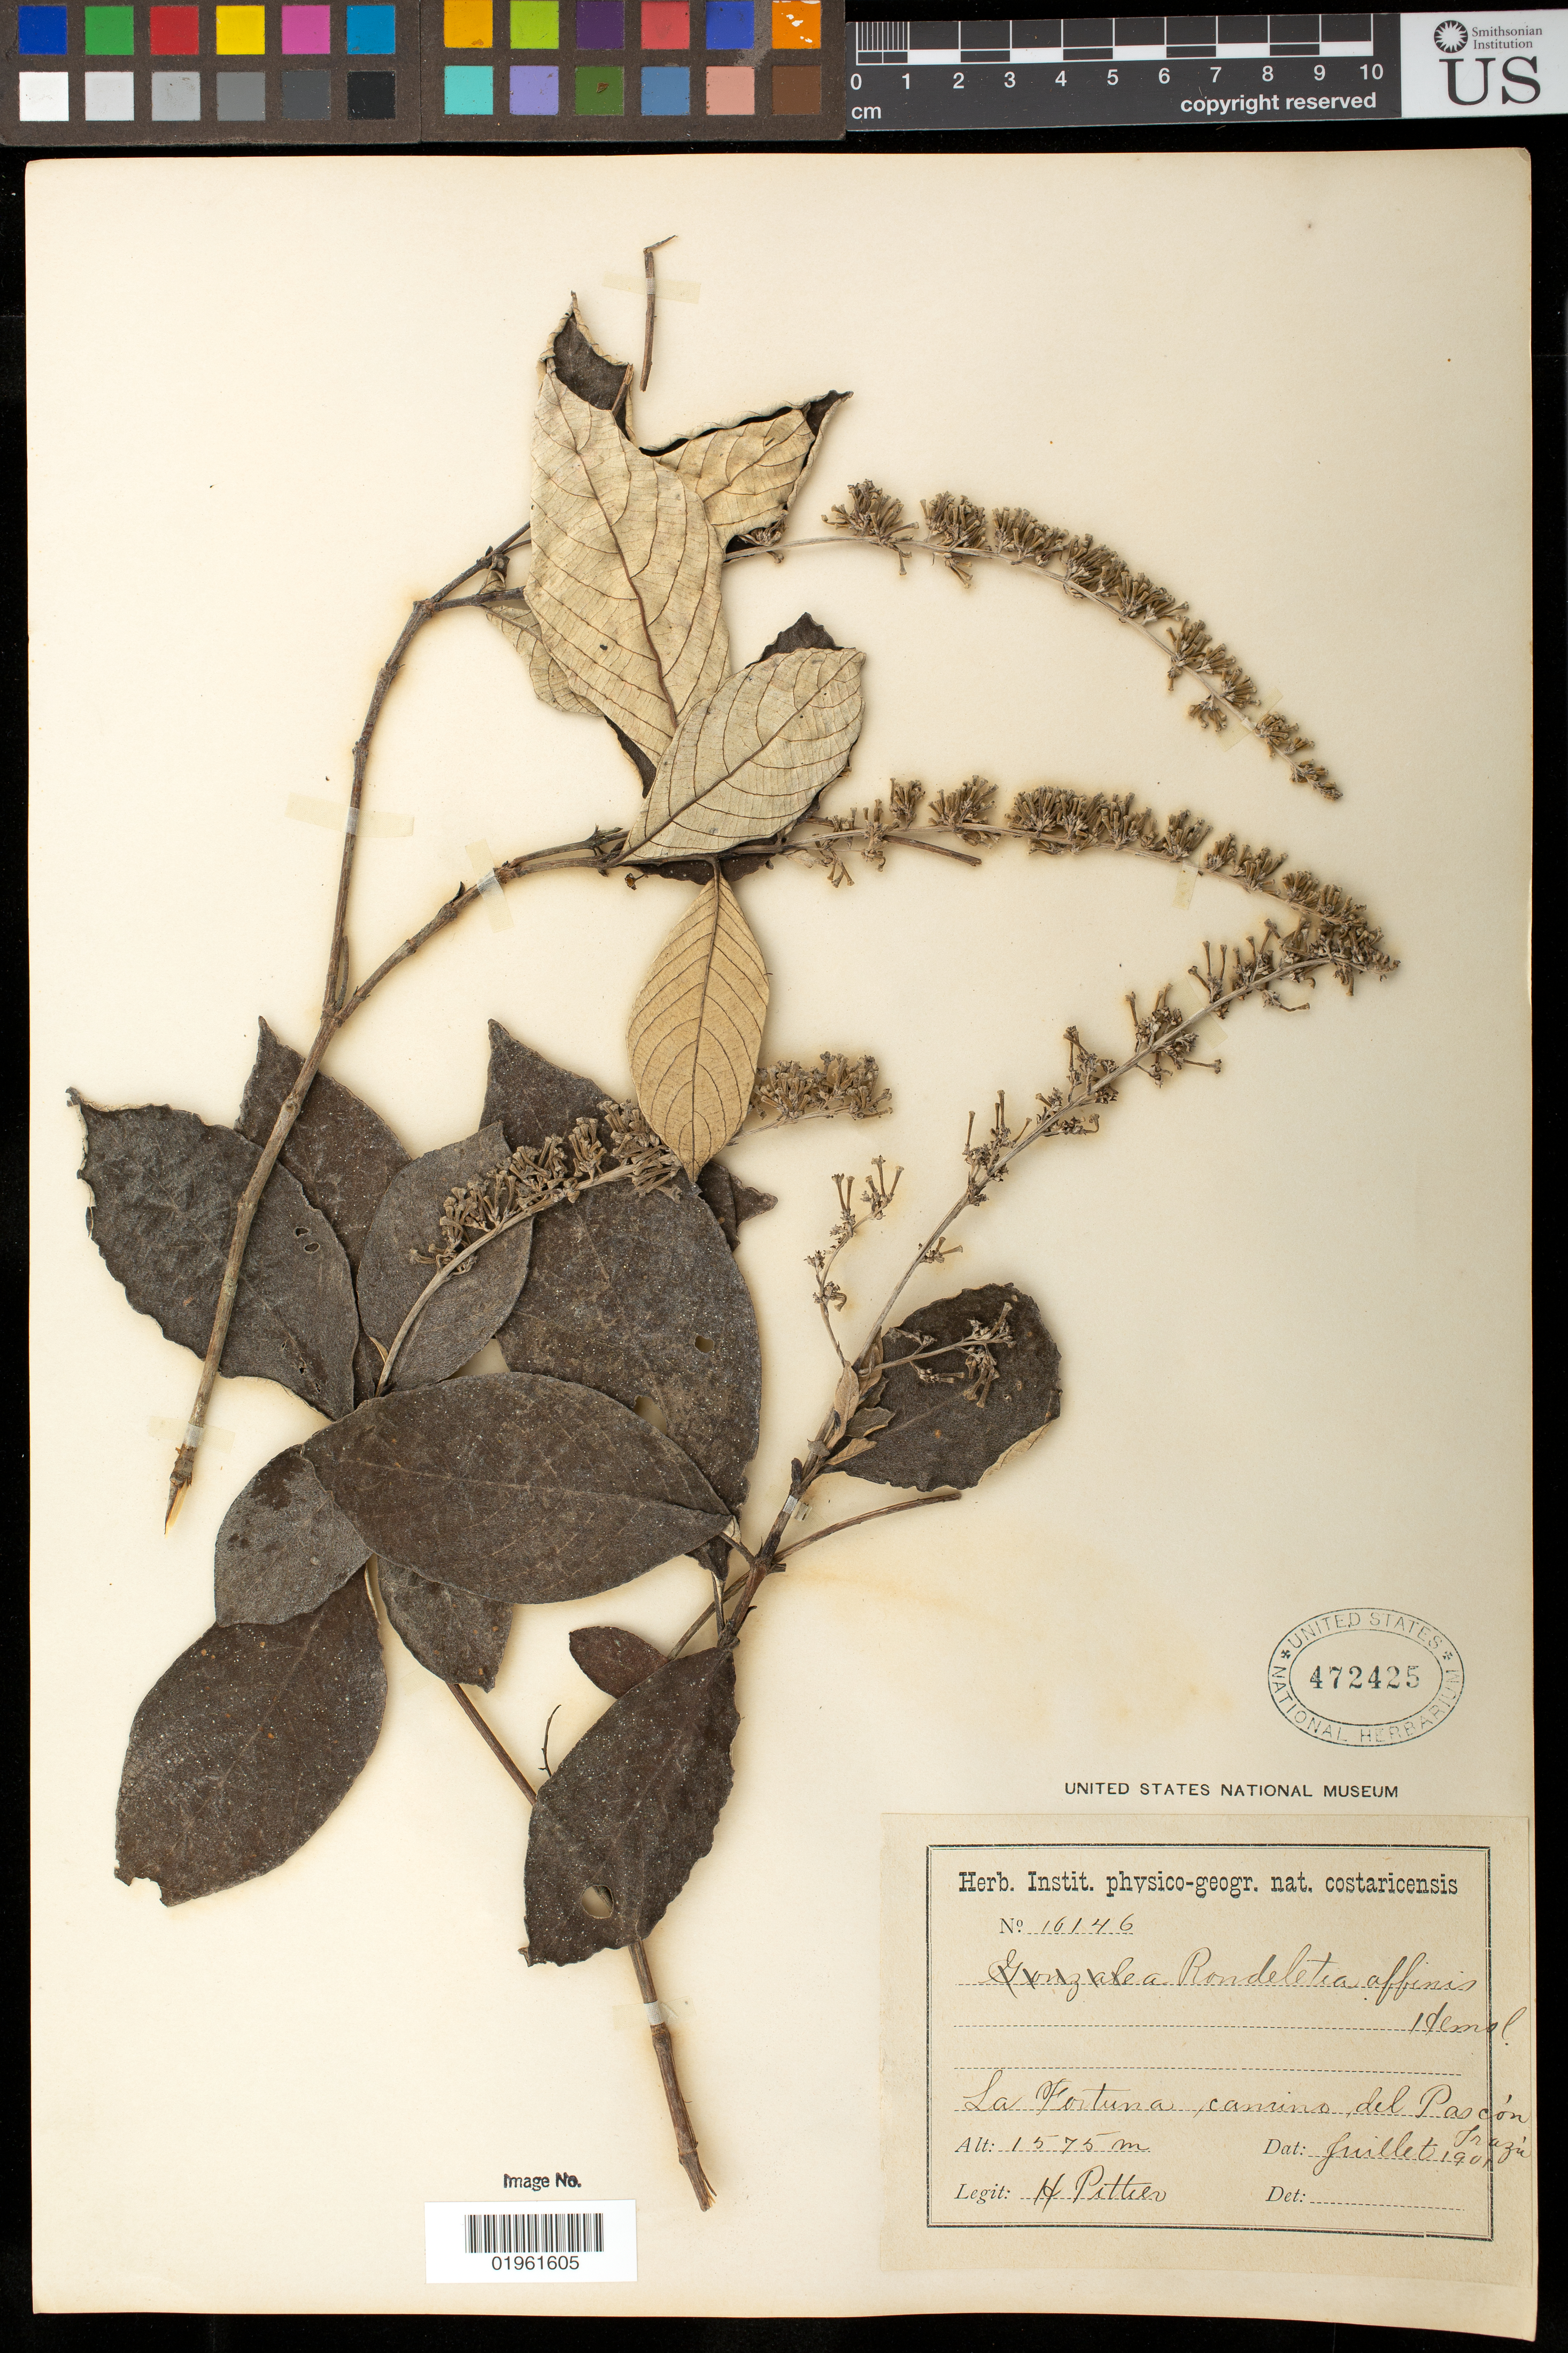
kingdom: Plantae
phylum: Tracheophyta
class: Magnoliopsida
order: Gentianales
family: Rubiaceae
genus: Rondeletia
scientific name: Rondeletia sp.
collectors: H. F. Pittier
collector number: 16146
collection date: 1901-07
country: Costa Rica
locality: La Fortuna camino del Pascon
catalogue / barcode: US 472425